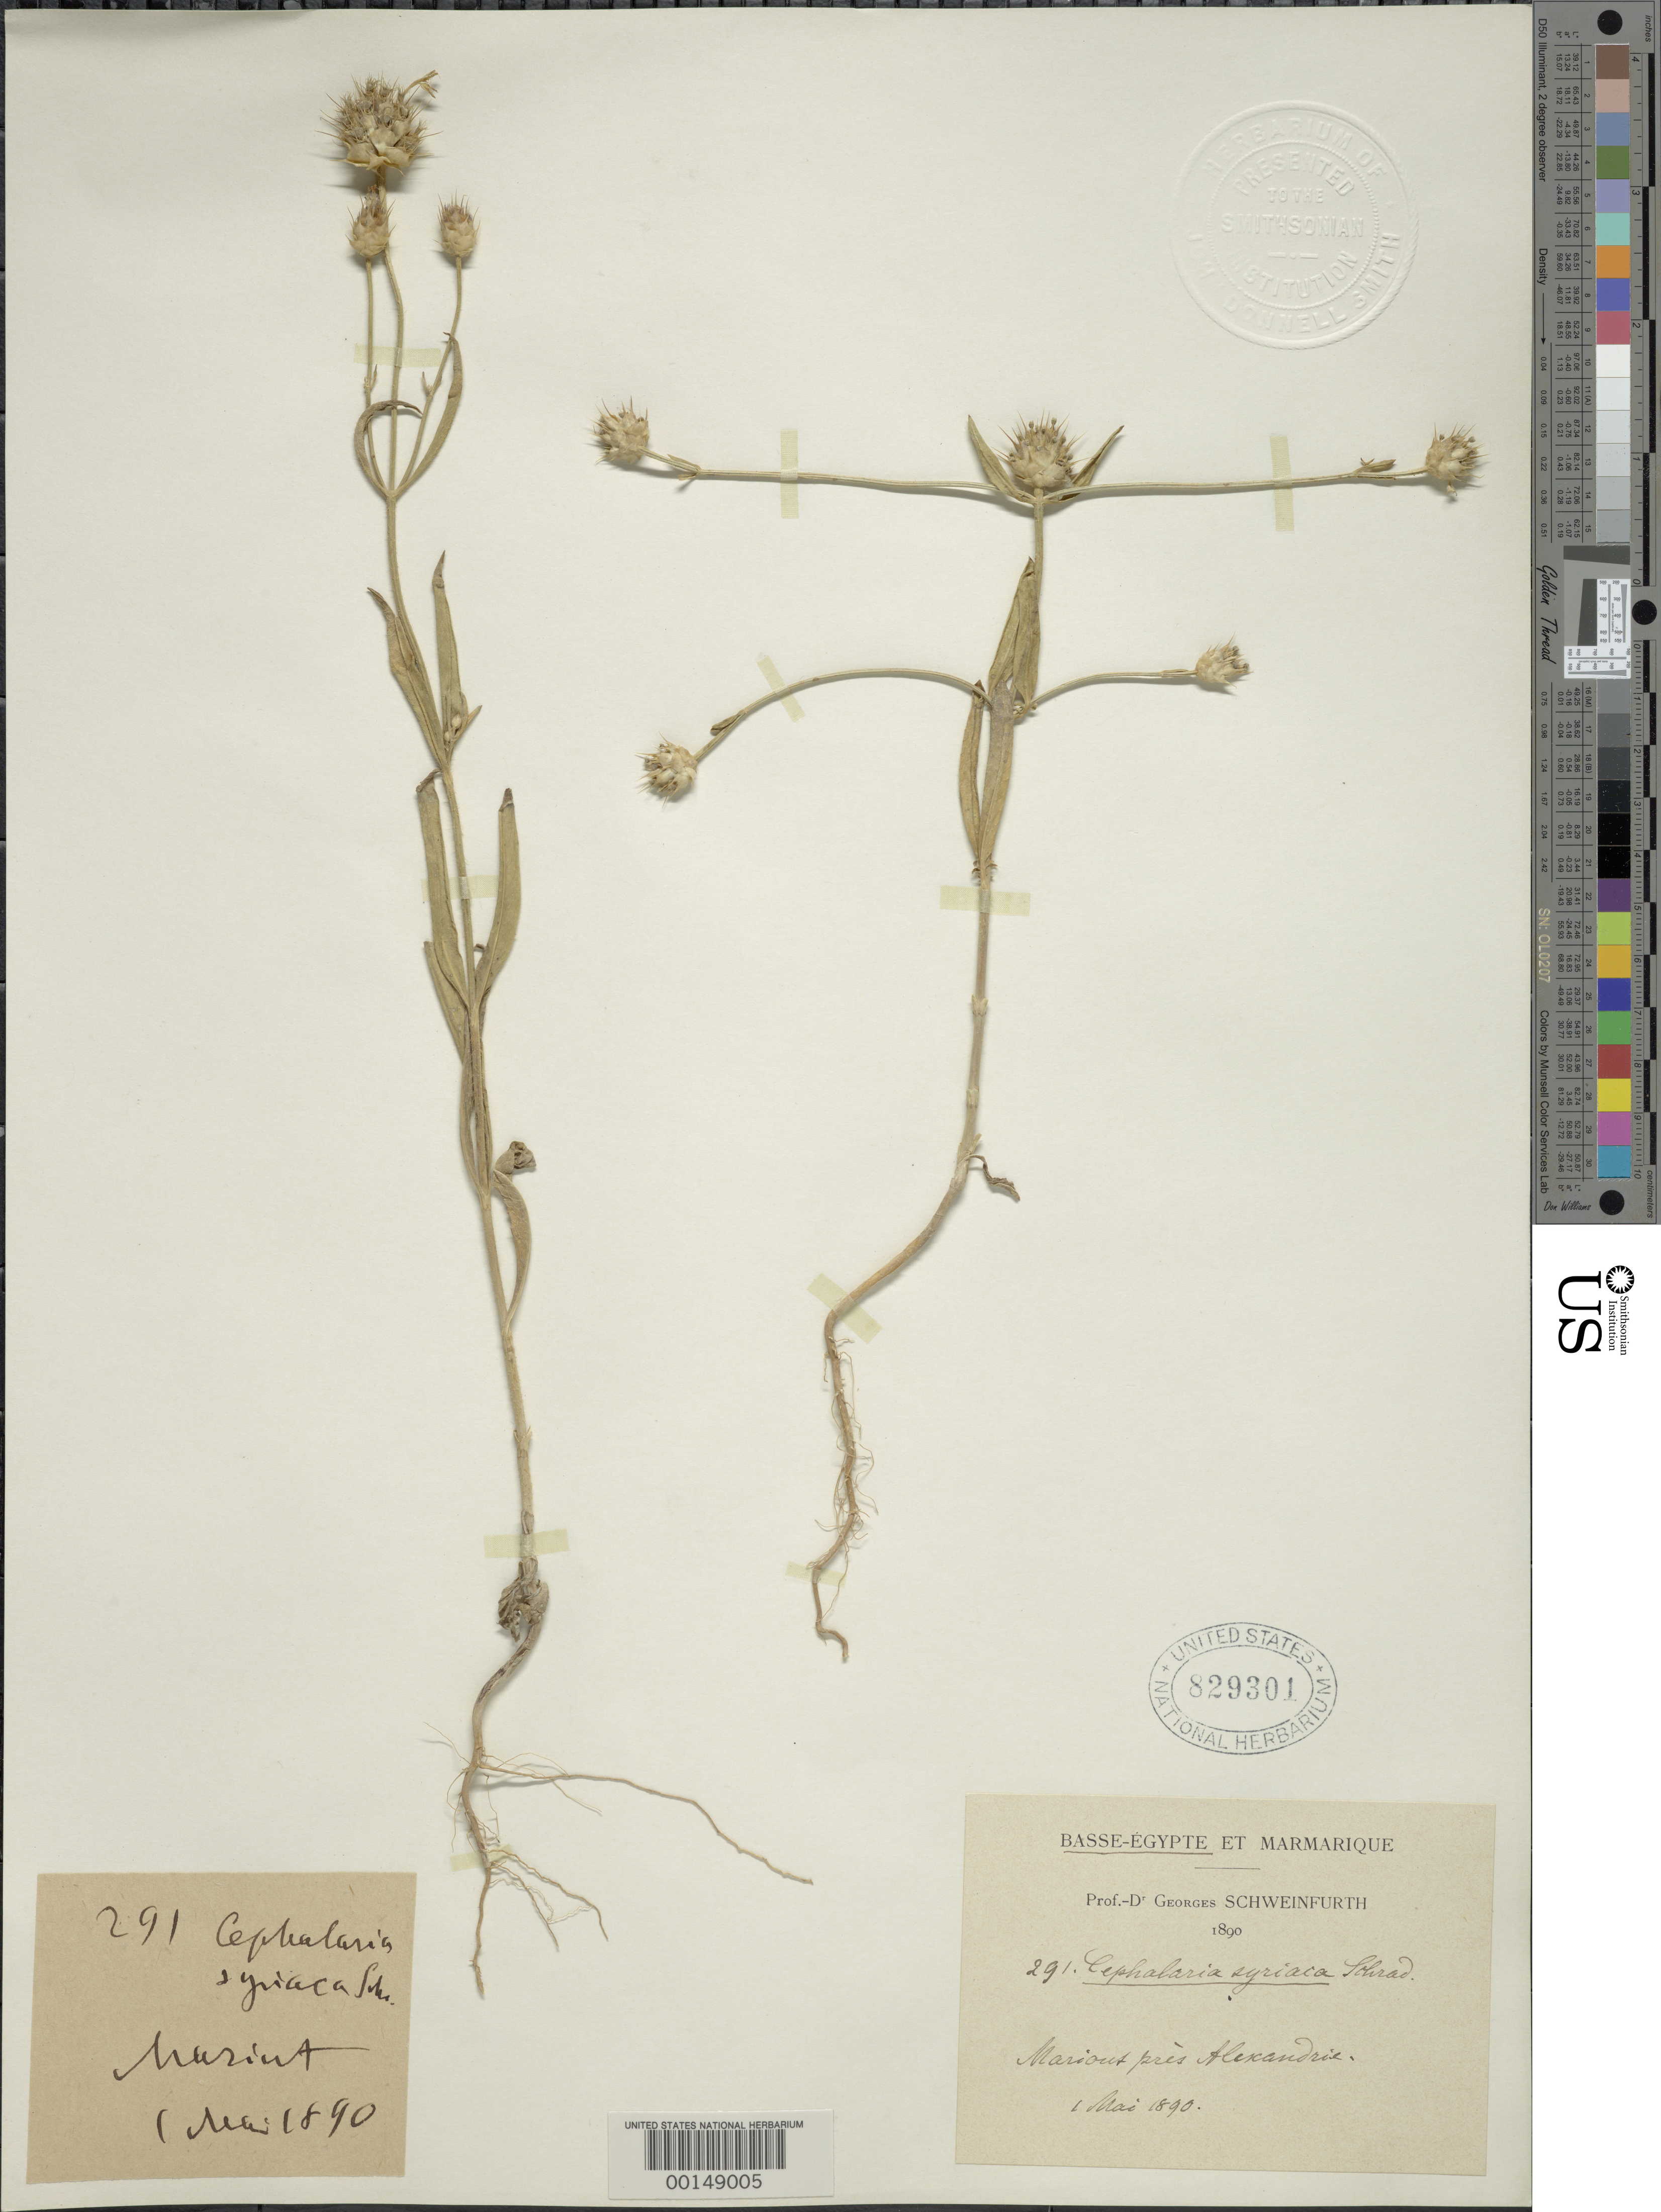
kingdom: Plantae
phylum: Tracheophyta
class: Magnoliopsida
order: Dipsacales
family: Caprifoliaceae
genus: Cephalaria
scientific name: Cephalaria syriaca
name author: Schrad.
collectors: G. A. Schweinfurth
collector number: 291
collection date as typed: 01 May 1890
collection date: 1890-05-01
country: Egypt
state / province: Al Iskandariyah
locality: Mairout prés Alexandrie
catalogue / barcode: US 829301